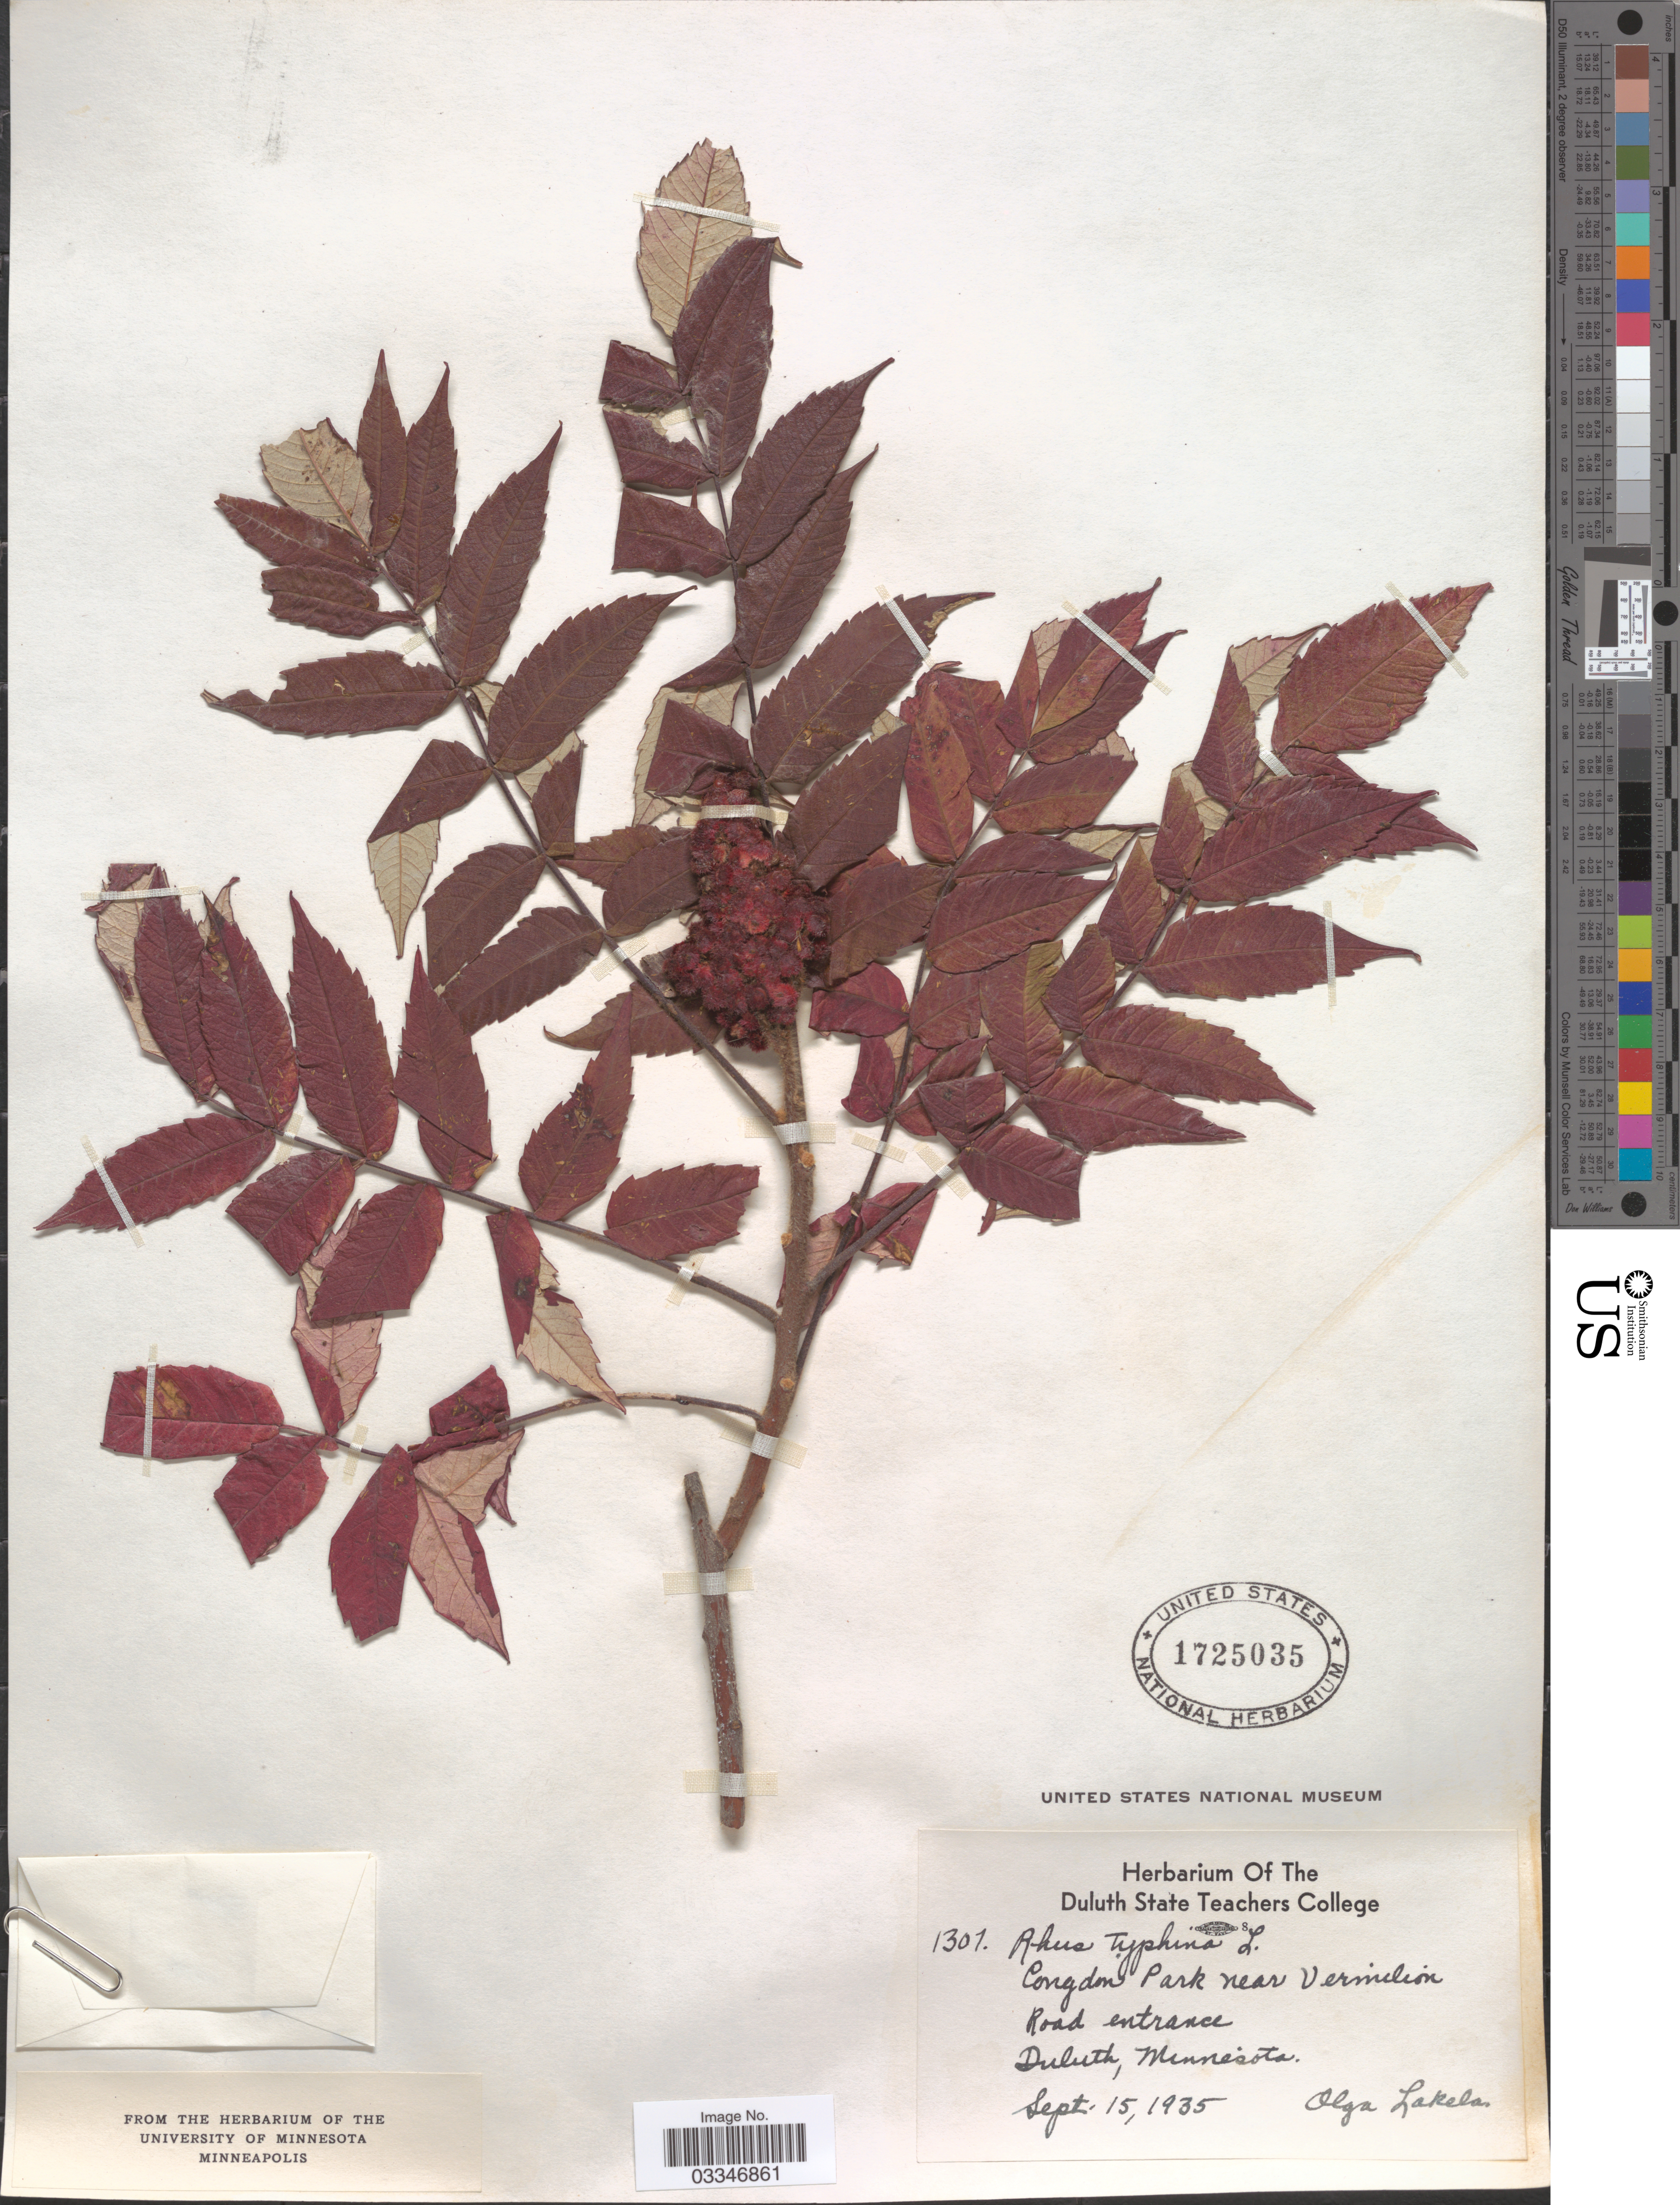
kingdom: Plantae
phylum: Tracheophyta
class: Magnoliopsida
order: Sapindales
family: Anacardiaceae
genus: Rhus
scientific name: Rhus typhina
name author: L.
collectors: O. K. Lakela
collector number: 1301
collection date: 1935-09-15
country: United States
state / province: Minnesota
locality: Congdon Park near Vermilion Road entrance, Duluth.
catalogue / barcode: US 1725035